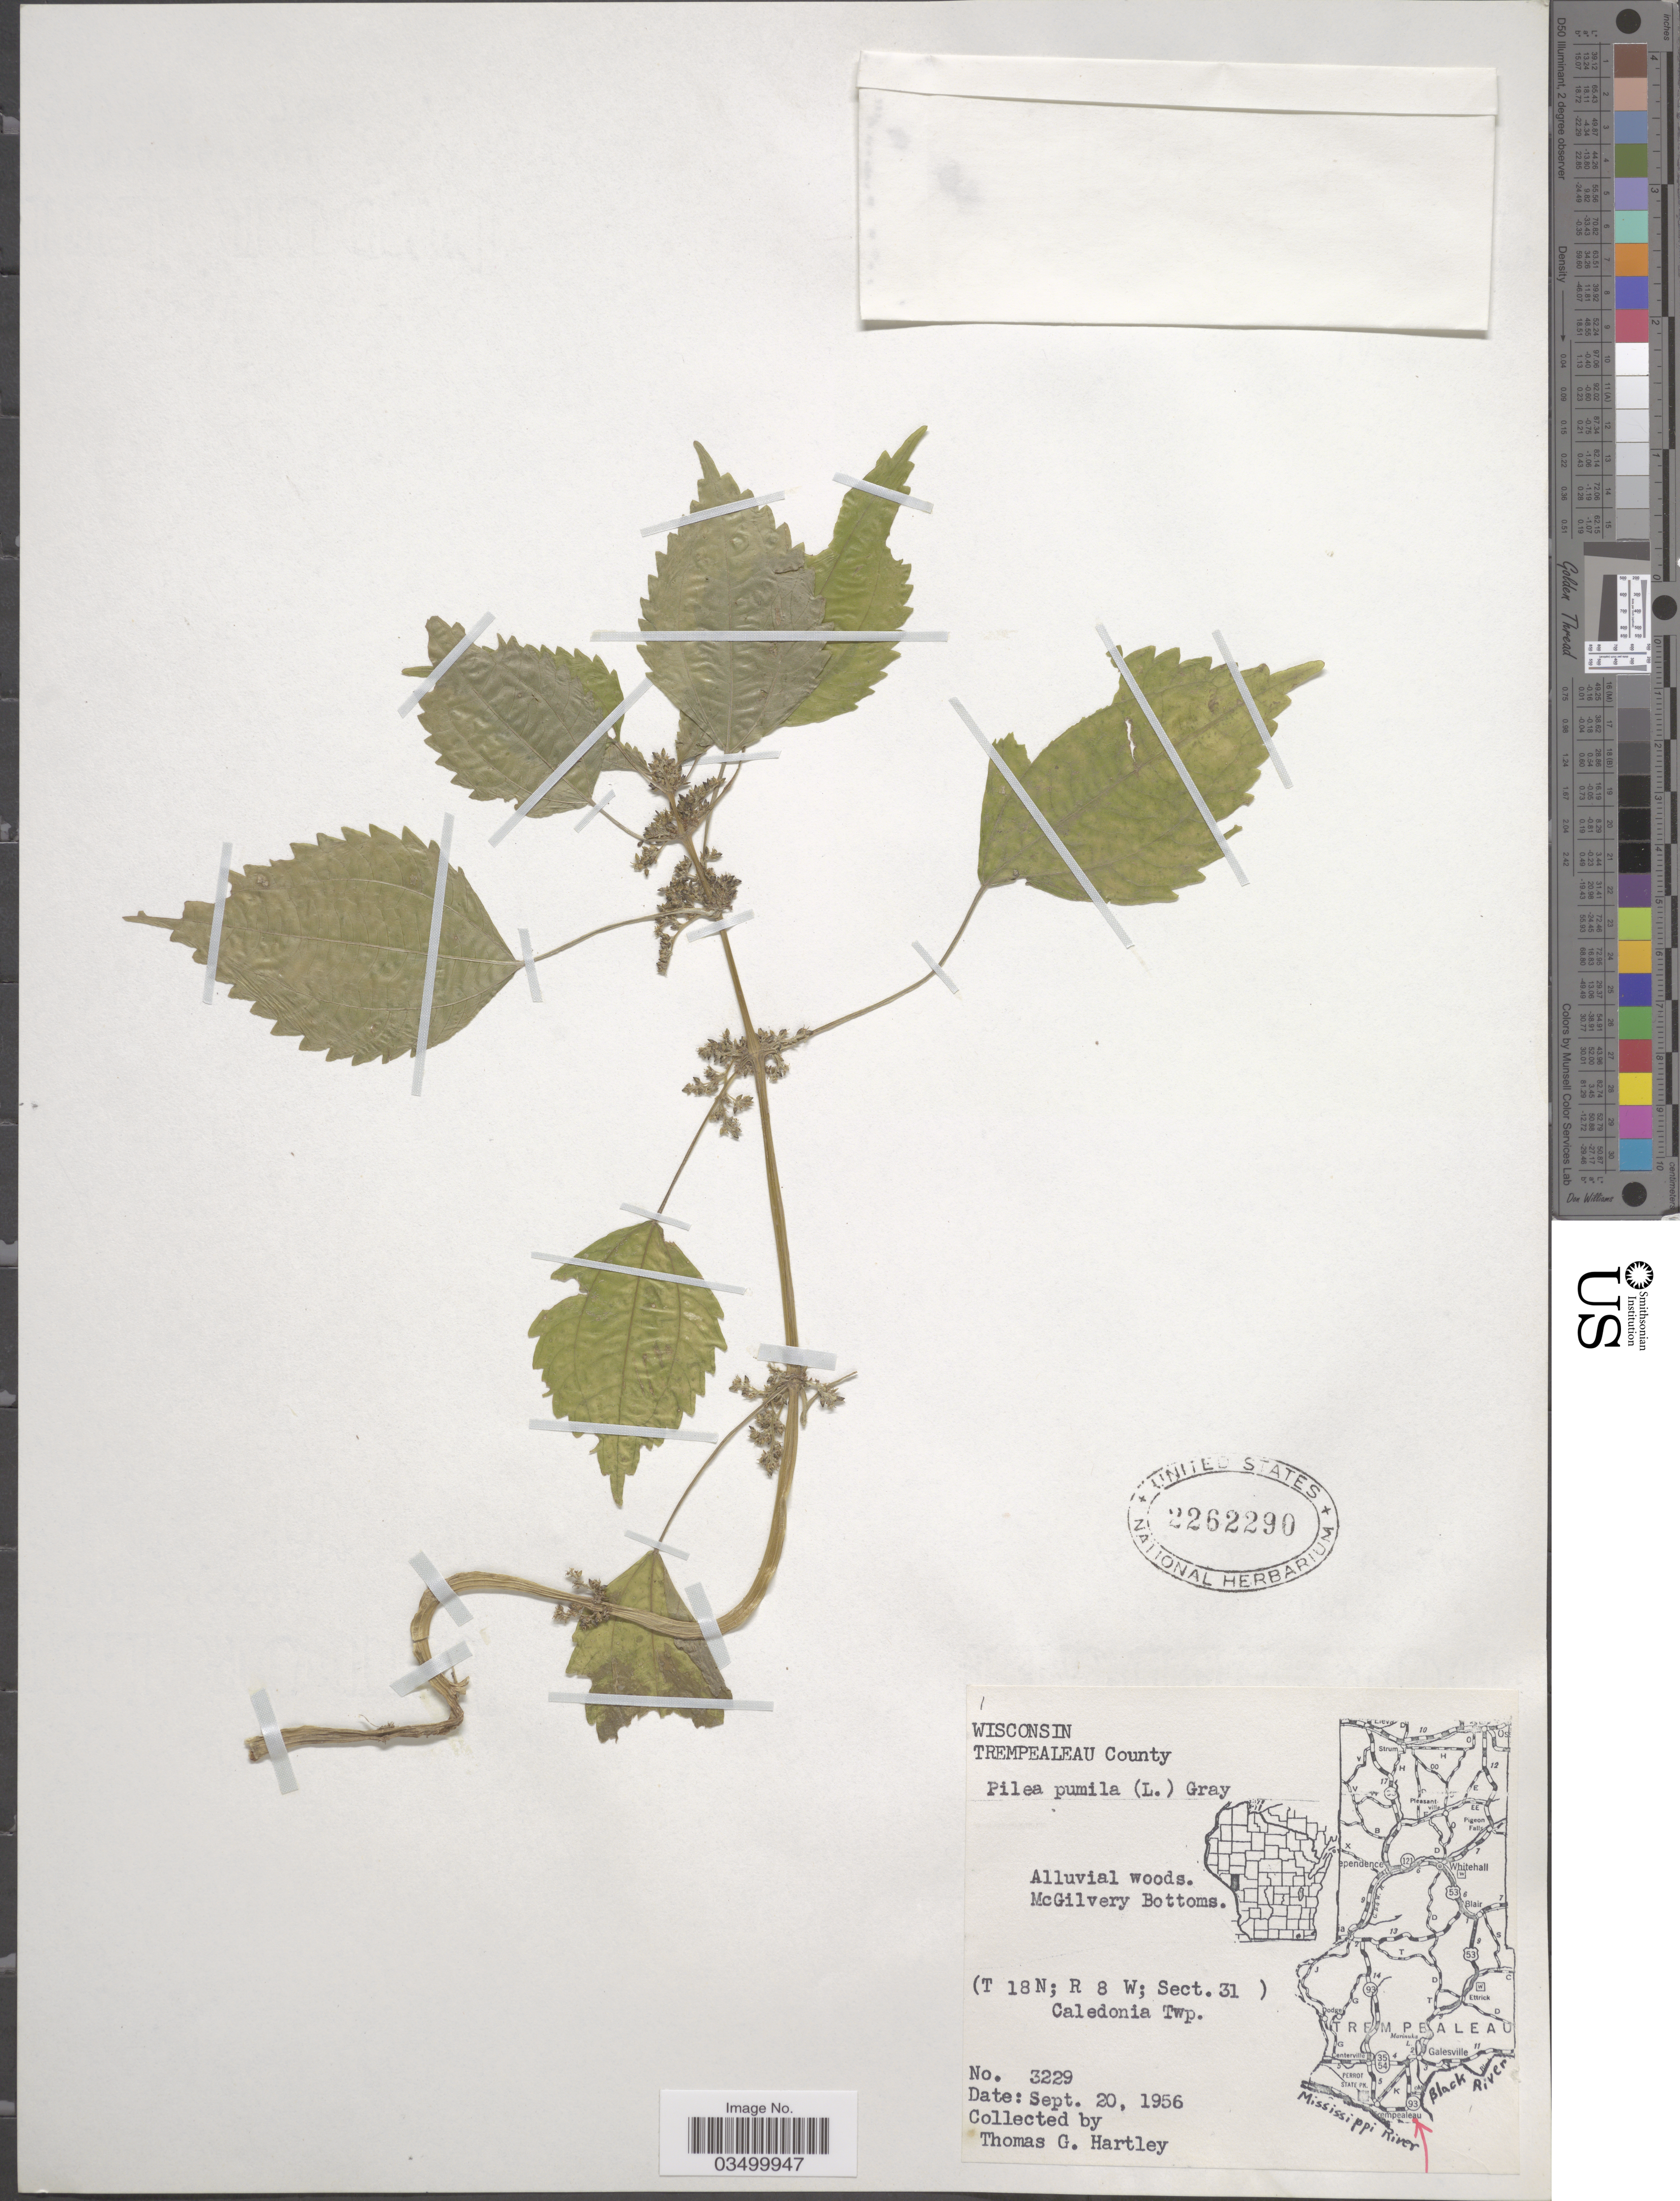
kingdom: Plantae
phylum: Tracheophyta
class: Magnoliopsida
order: Rosales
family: Urticaceae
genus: Pilea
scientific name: Pilea pumila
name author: (L.) A. Gray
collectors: T. G. Hartley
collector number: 3229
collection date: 1956-09-20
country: United States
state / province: Wisconsin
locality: Trempealeau County. McGilvery Bottoms. (T 18N; R 8 W; Sect. 31). Caledonia Twp.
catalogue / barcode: US 2262290